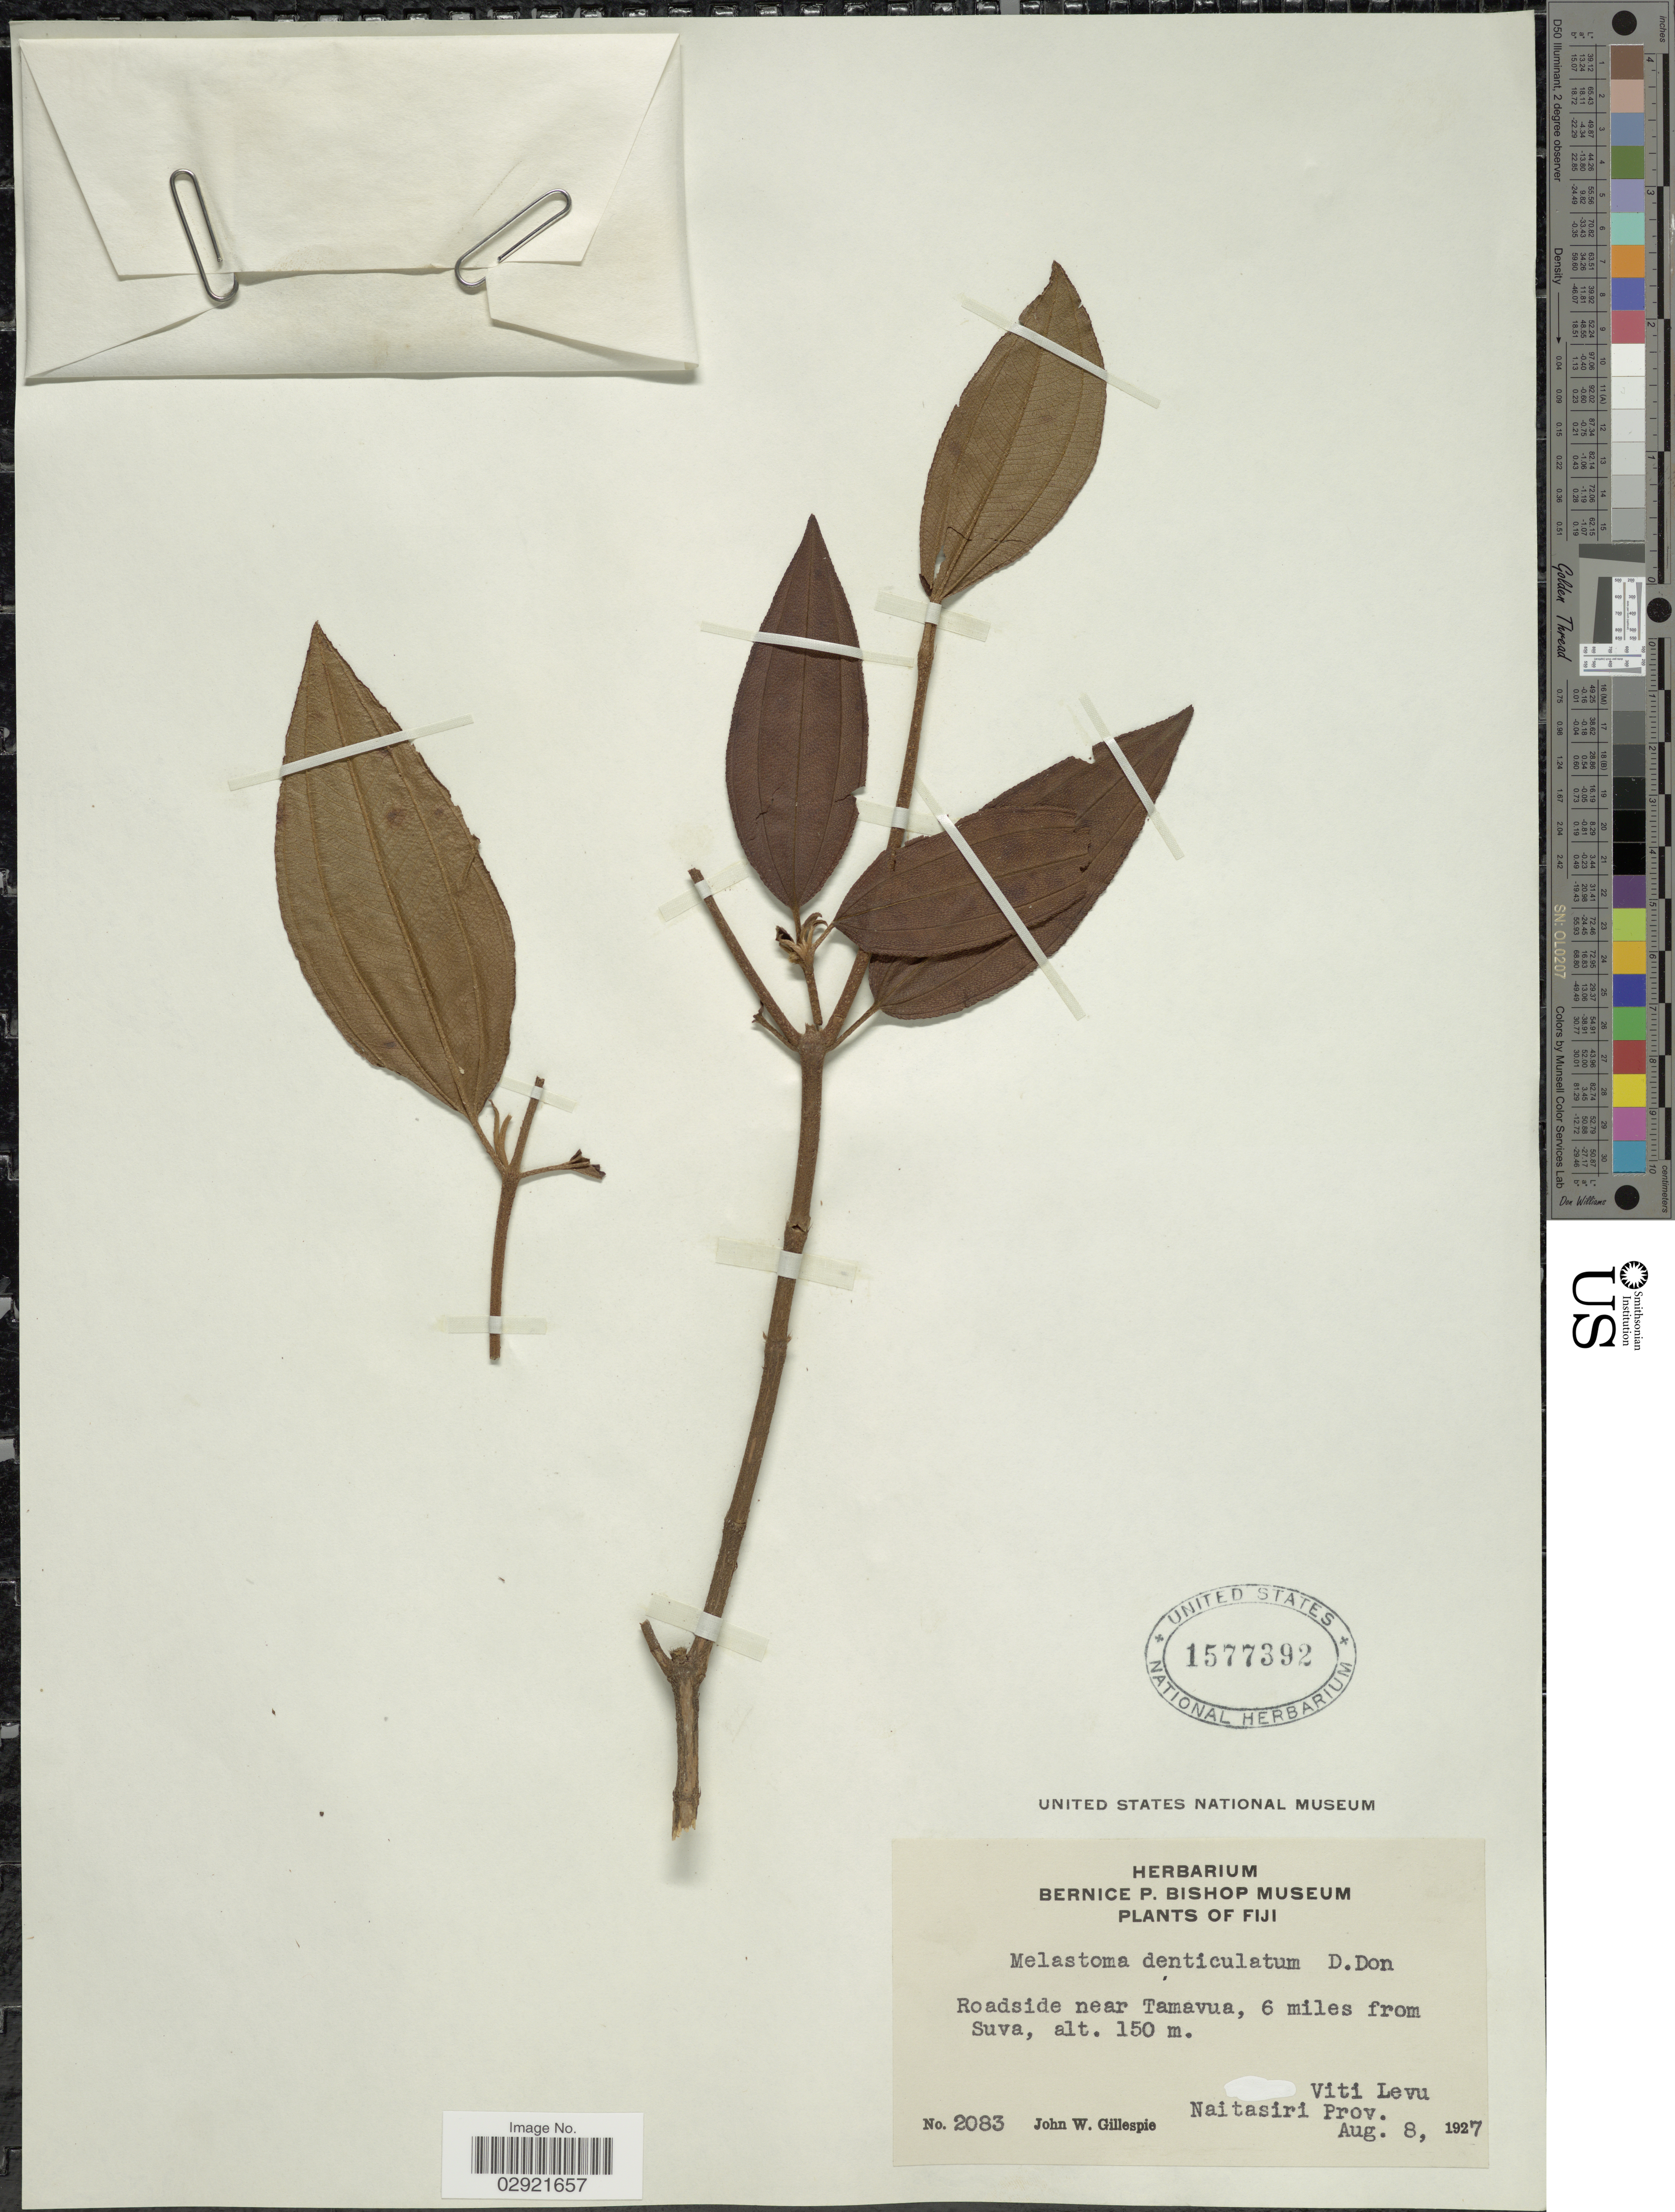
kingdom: Plantae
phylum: Tracheophyta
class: Magnoliopsida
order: Myrtales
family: Melastomataceae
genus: Melastoma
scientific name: Melastoma malabathricum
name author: L.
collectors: J. W. Gillespie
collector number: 2083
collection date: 1927-08-08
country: Fiji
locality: Roadside near Tamavua, 6 miles from Suva. Viti Levu. Naitasiri Prov.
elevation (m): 150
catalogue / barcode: US 1577392